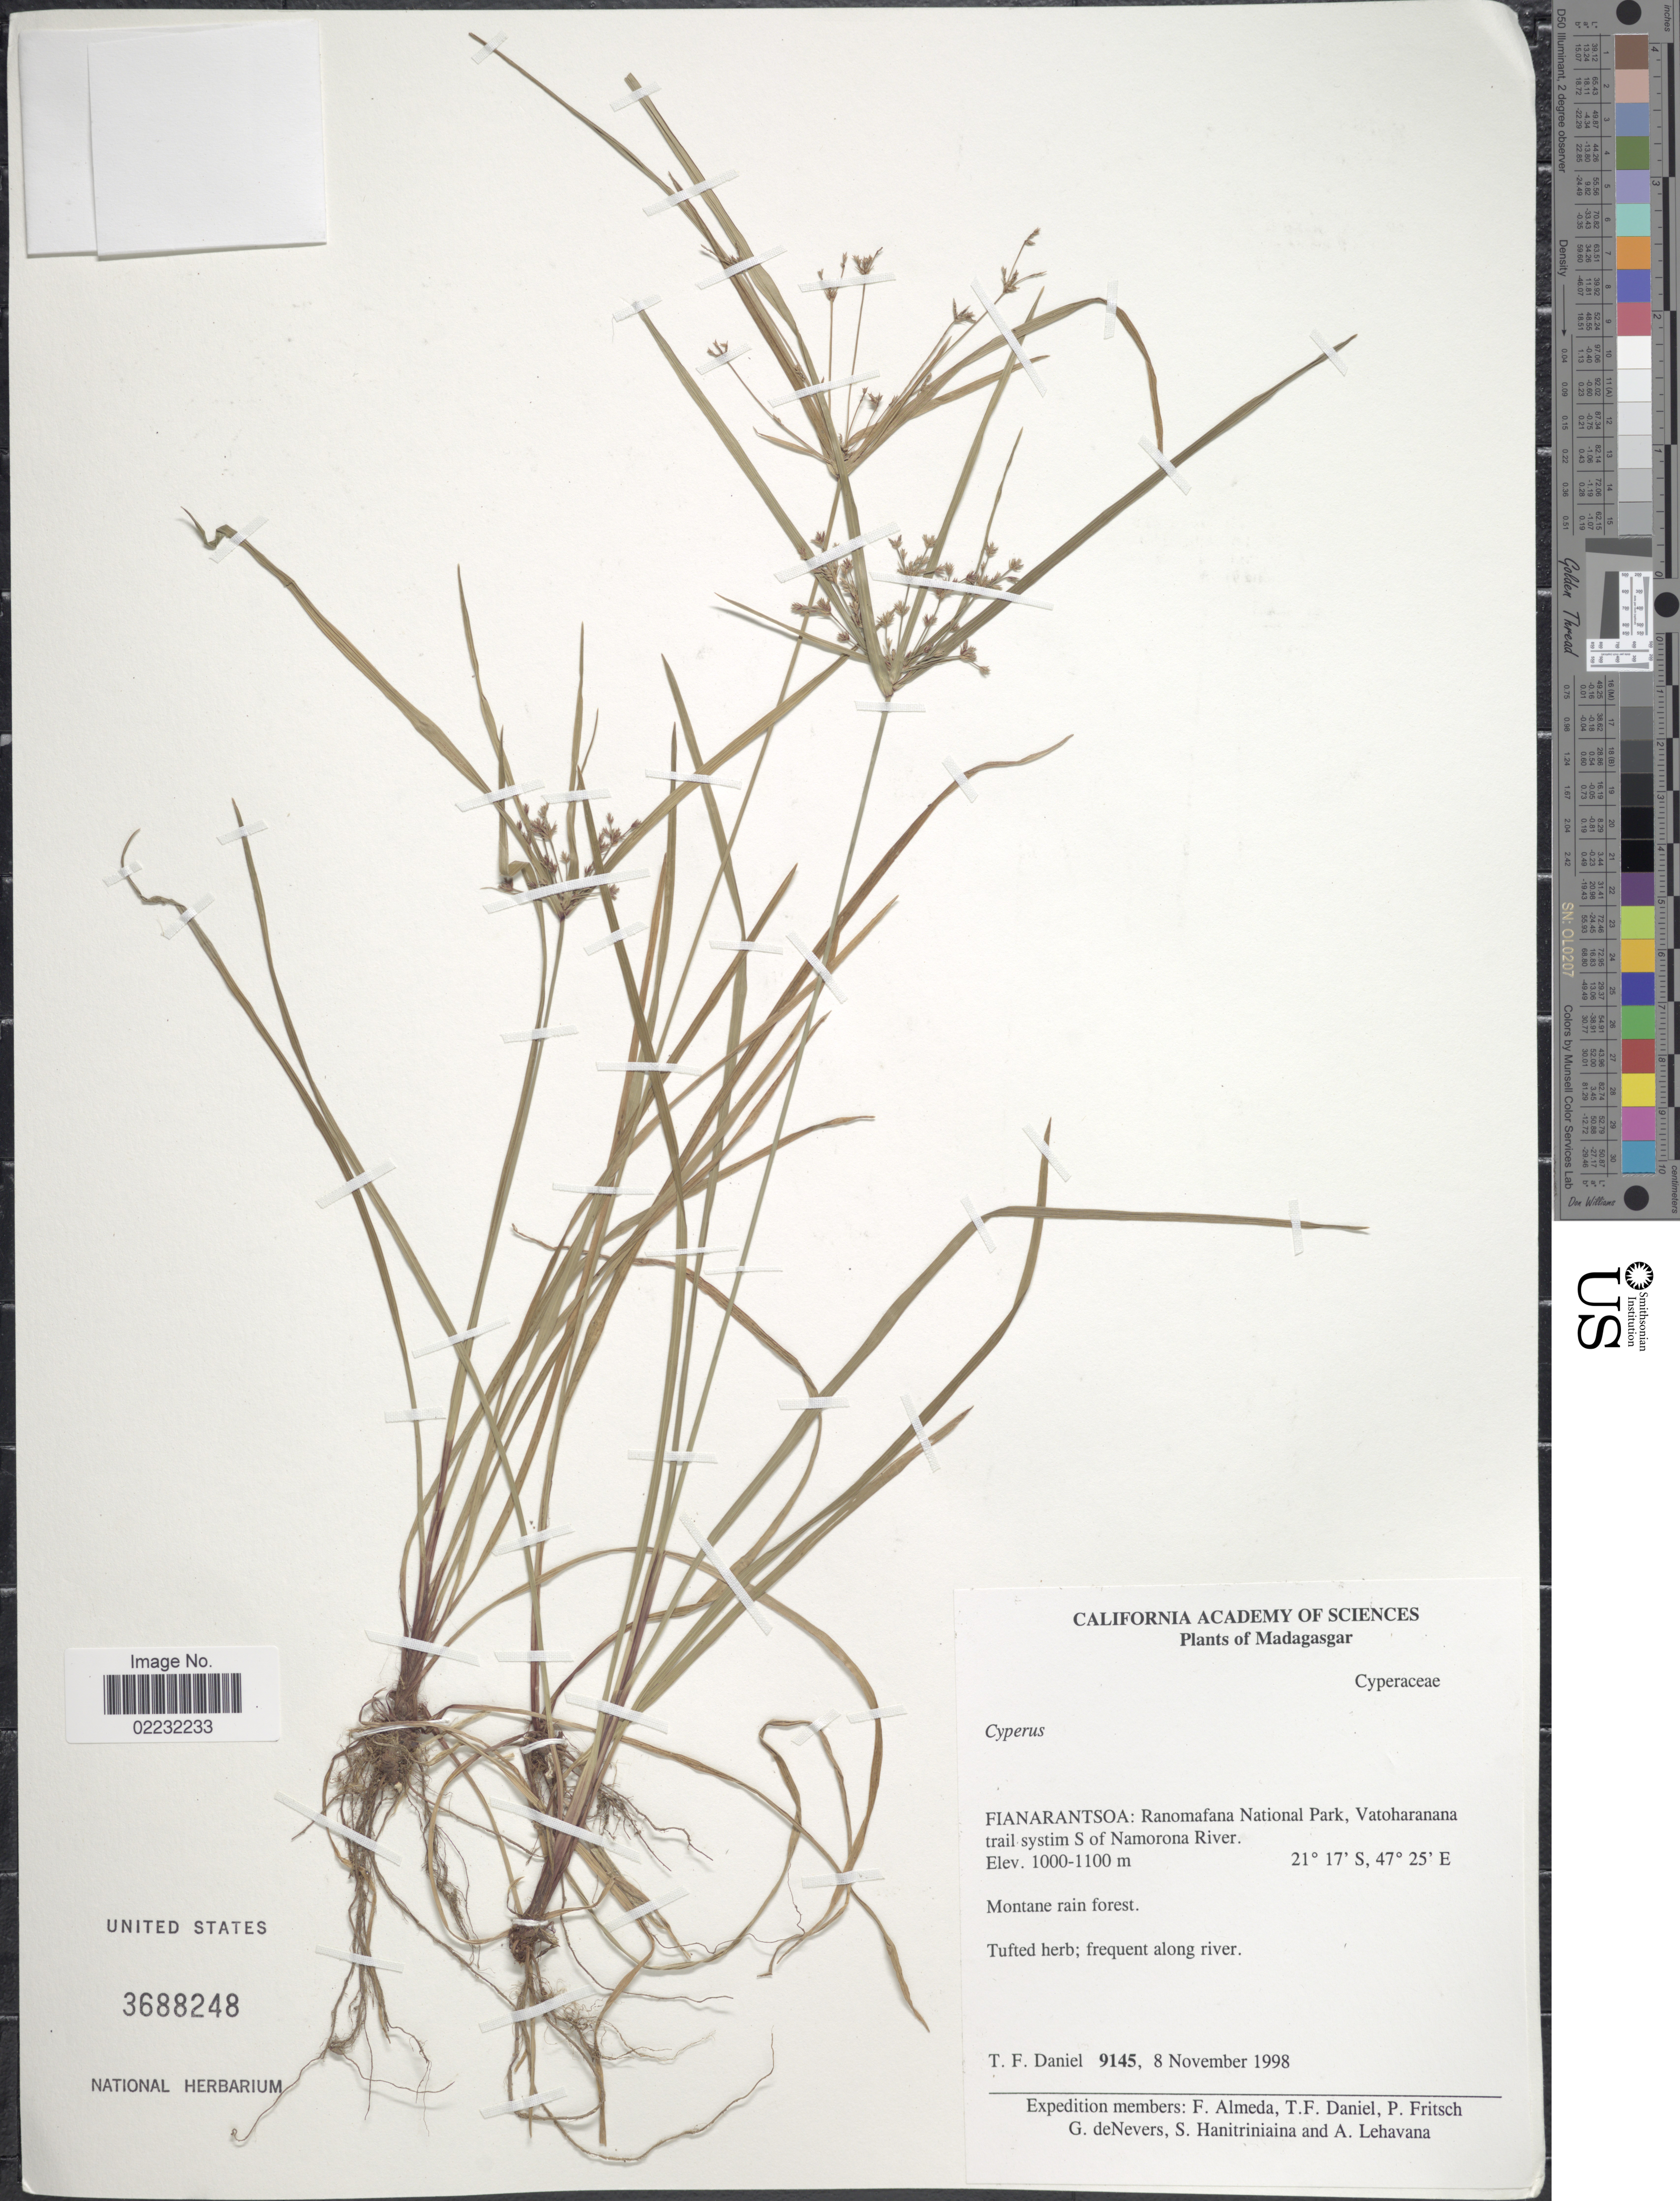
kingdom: Plantae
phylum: Tracheophyta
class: Liliopsida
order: Poales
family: Cyperaceae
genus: Cyperus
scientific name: Cyperus sp.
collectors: T. F. Daniel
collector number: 9145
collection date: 1998-11-08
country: Madagascar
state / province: Vatovavy Fitovinany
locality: Ranomafana National Park, Vatoharanana trail systim S of Namorona River, montane rain forest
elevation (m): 1000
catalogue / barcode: US 3688248